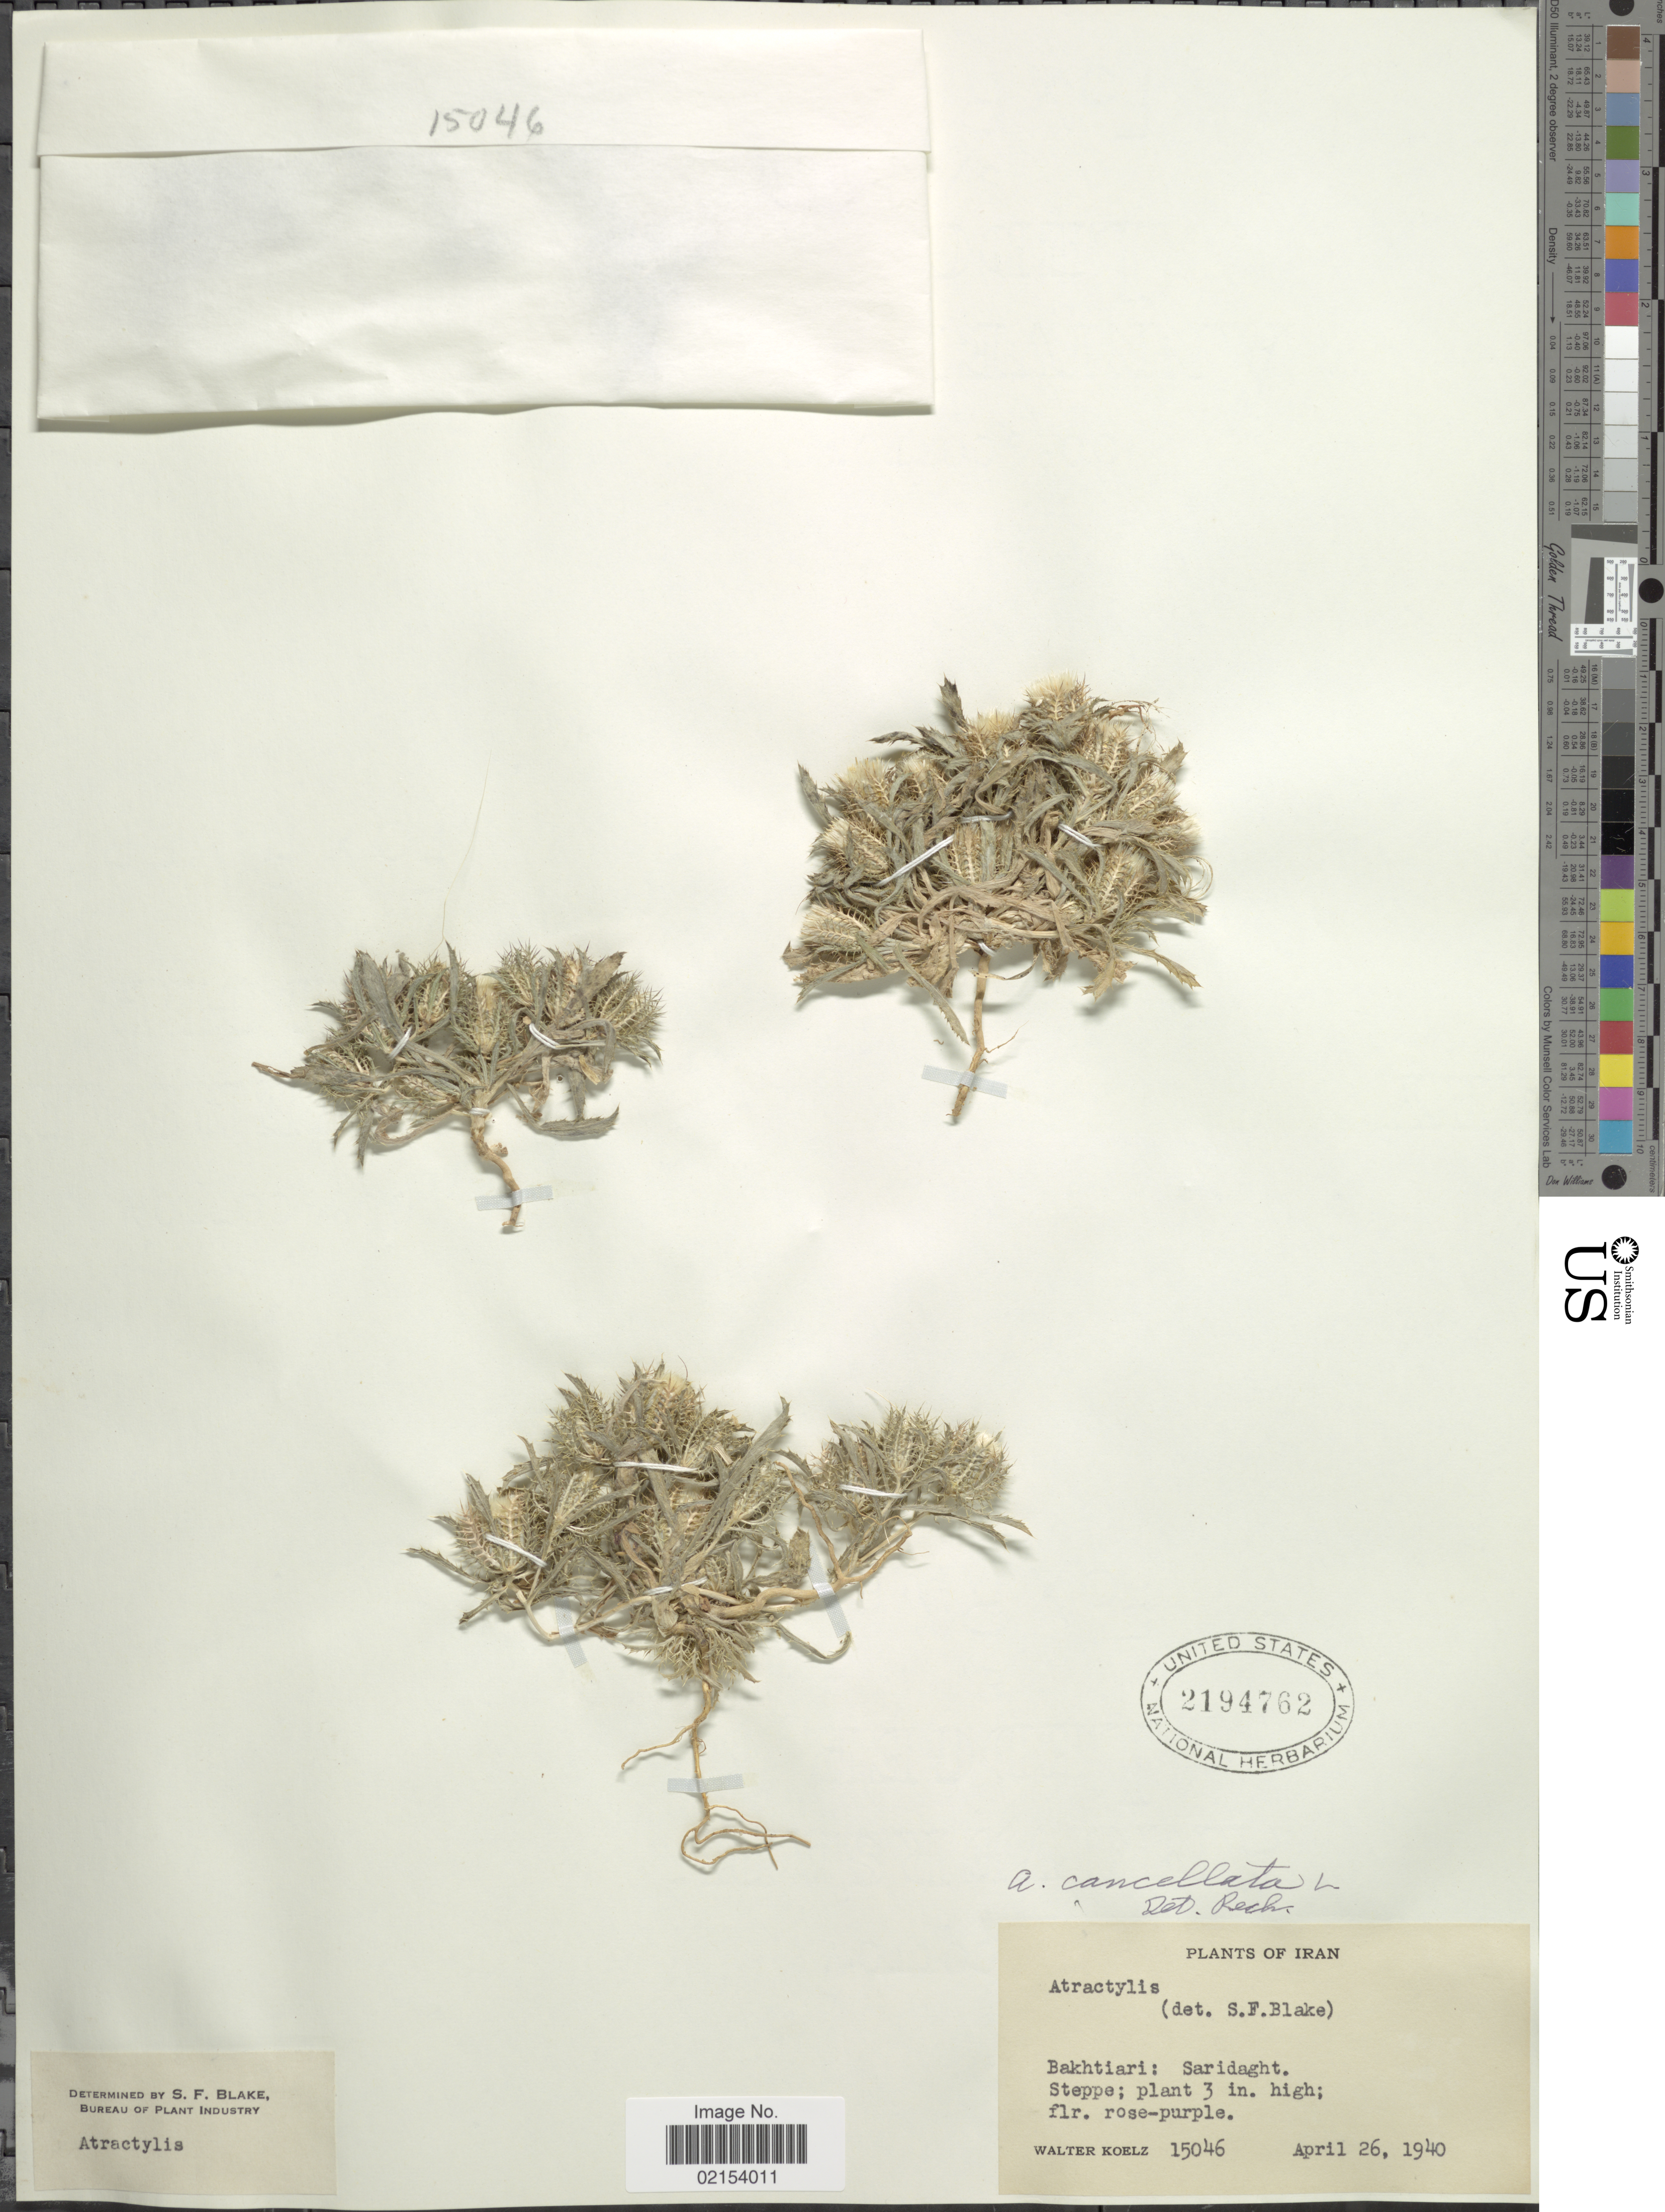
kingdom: Plantae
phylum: Tracheophyta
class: Magnoliopsida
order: Asterales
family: Asteraceae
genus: Atractylis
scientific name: Atractylis cancellata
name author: L.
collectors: W. N. Koelz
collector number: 15046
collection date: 1940-04-26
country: Iran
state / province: Chahar Mahaal and Bakhtiari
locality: Saridaght. Bakhtiari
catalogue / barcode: US 2194762